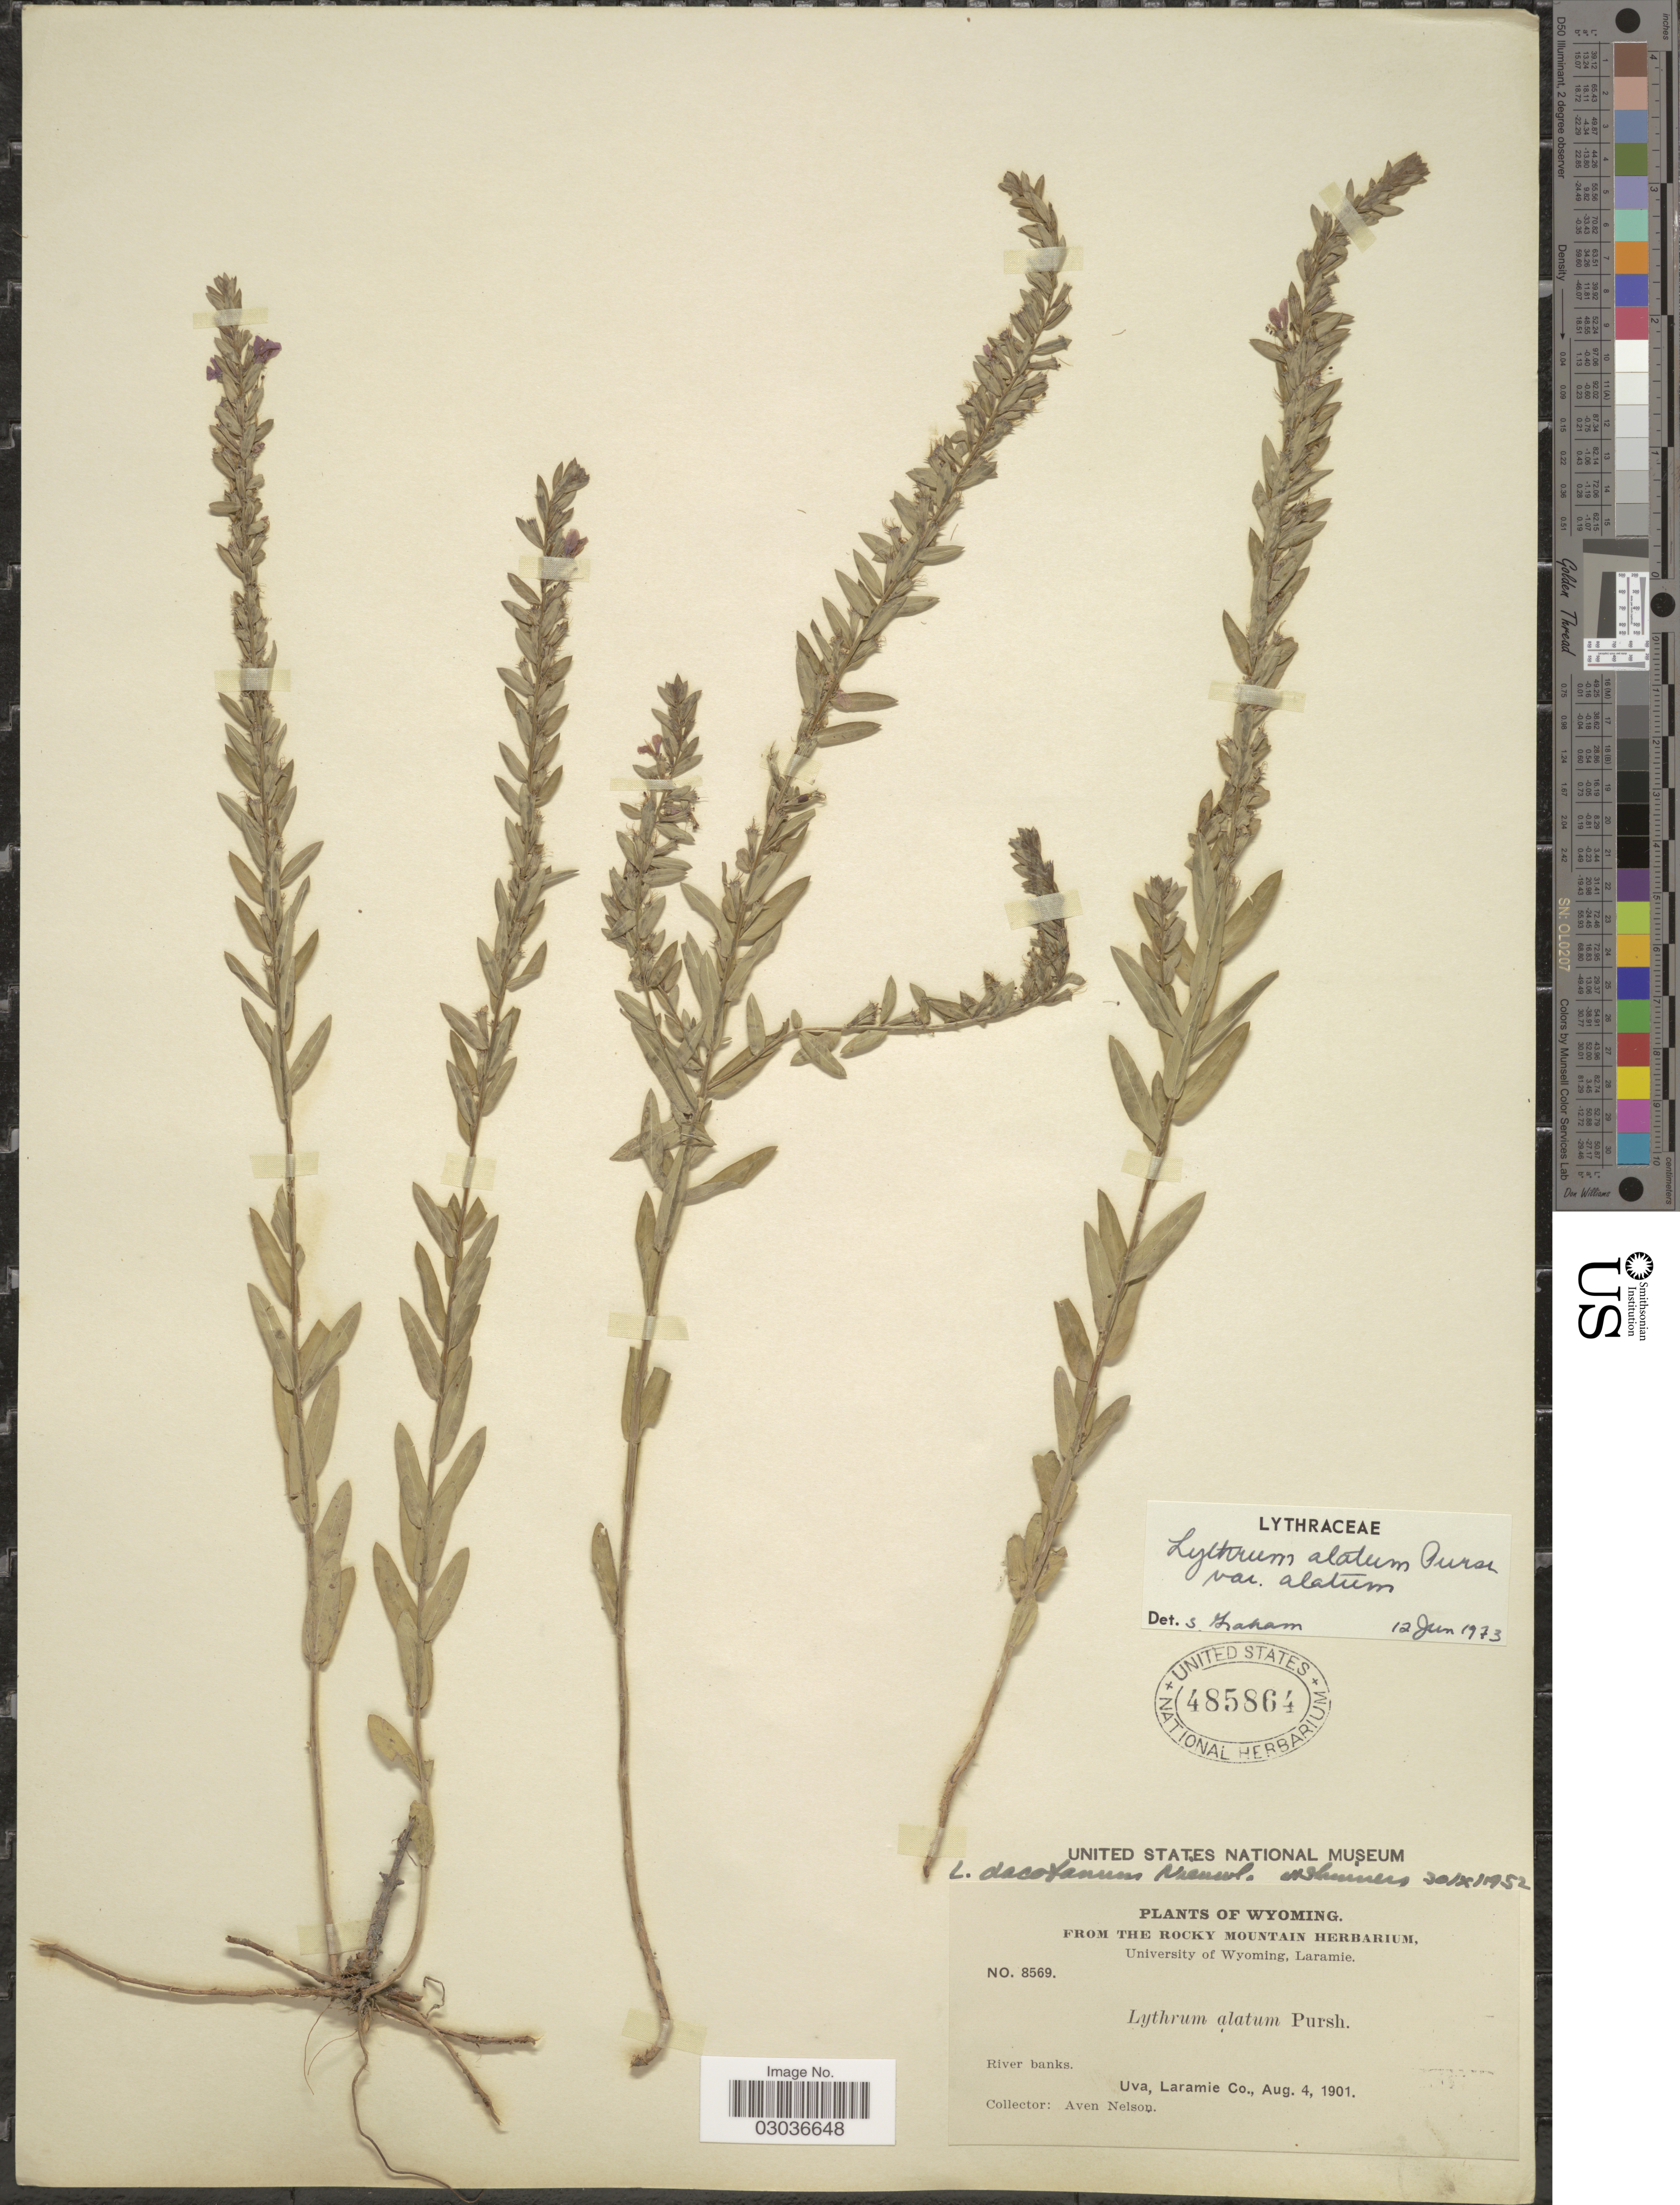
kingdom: Plantae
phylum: Tracheophyta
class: Magnoliopsida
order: Myrtales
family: Lythraceae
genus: Lythrum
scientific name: Lythrum alatum var. alatum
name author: Pursh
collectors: A. Nelson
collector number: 8569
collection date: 1901-08-04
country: United States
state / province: Wyoming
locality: Uva, Laramie Co.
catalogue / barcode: US 485864